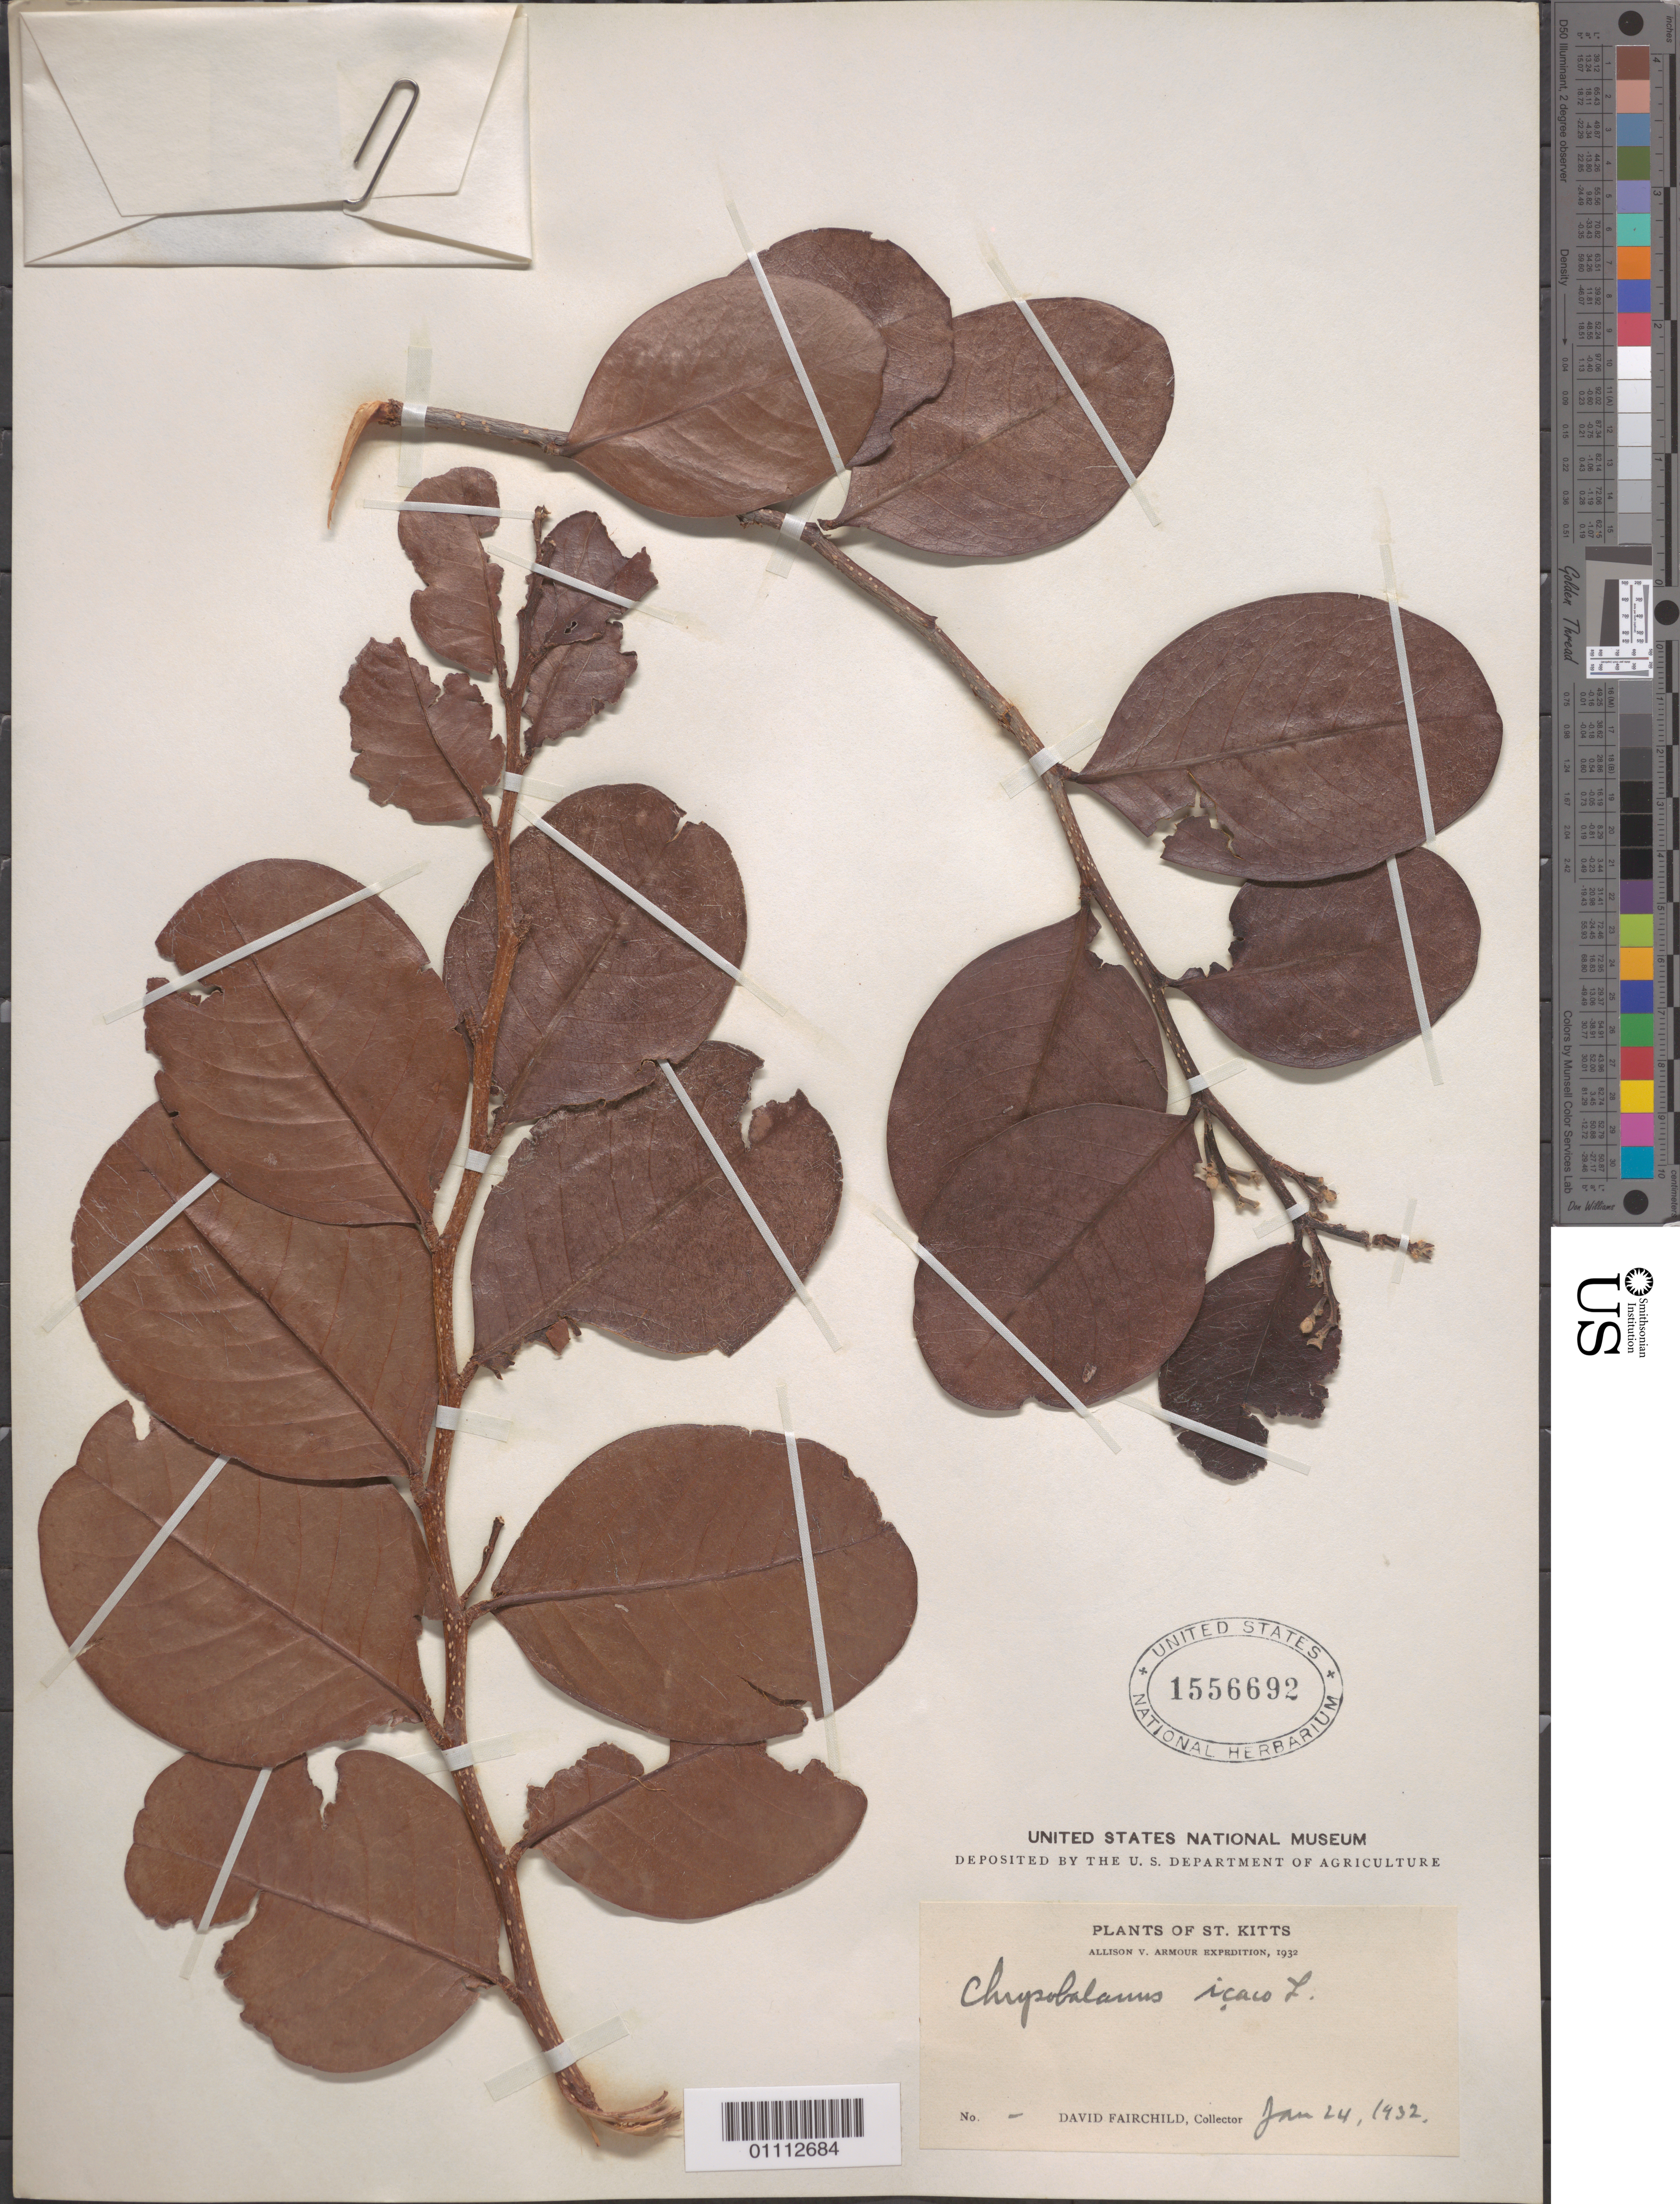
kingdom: Plantae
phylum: Tracheophyta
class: Magnoliopsida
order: Malpighiales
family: Chrysobalanaceae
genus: Chrysobalanus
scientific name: Chrysobalanus icaco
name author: L.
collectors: D. Fairchild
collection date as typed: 14 Jan 1932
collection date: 1932-01-14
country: St. Christopher-Nevis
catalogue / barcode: US 1556692